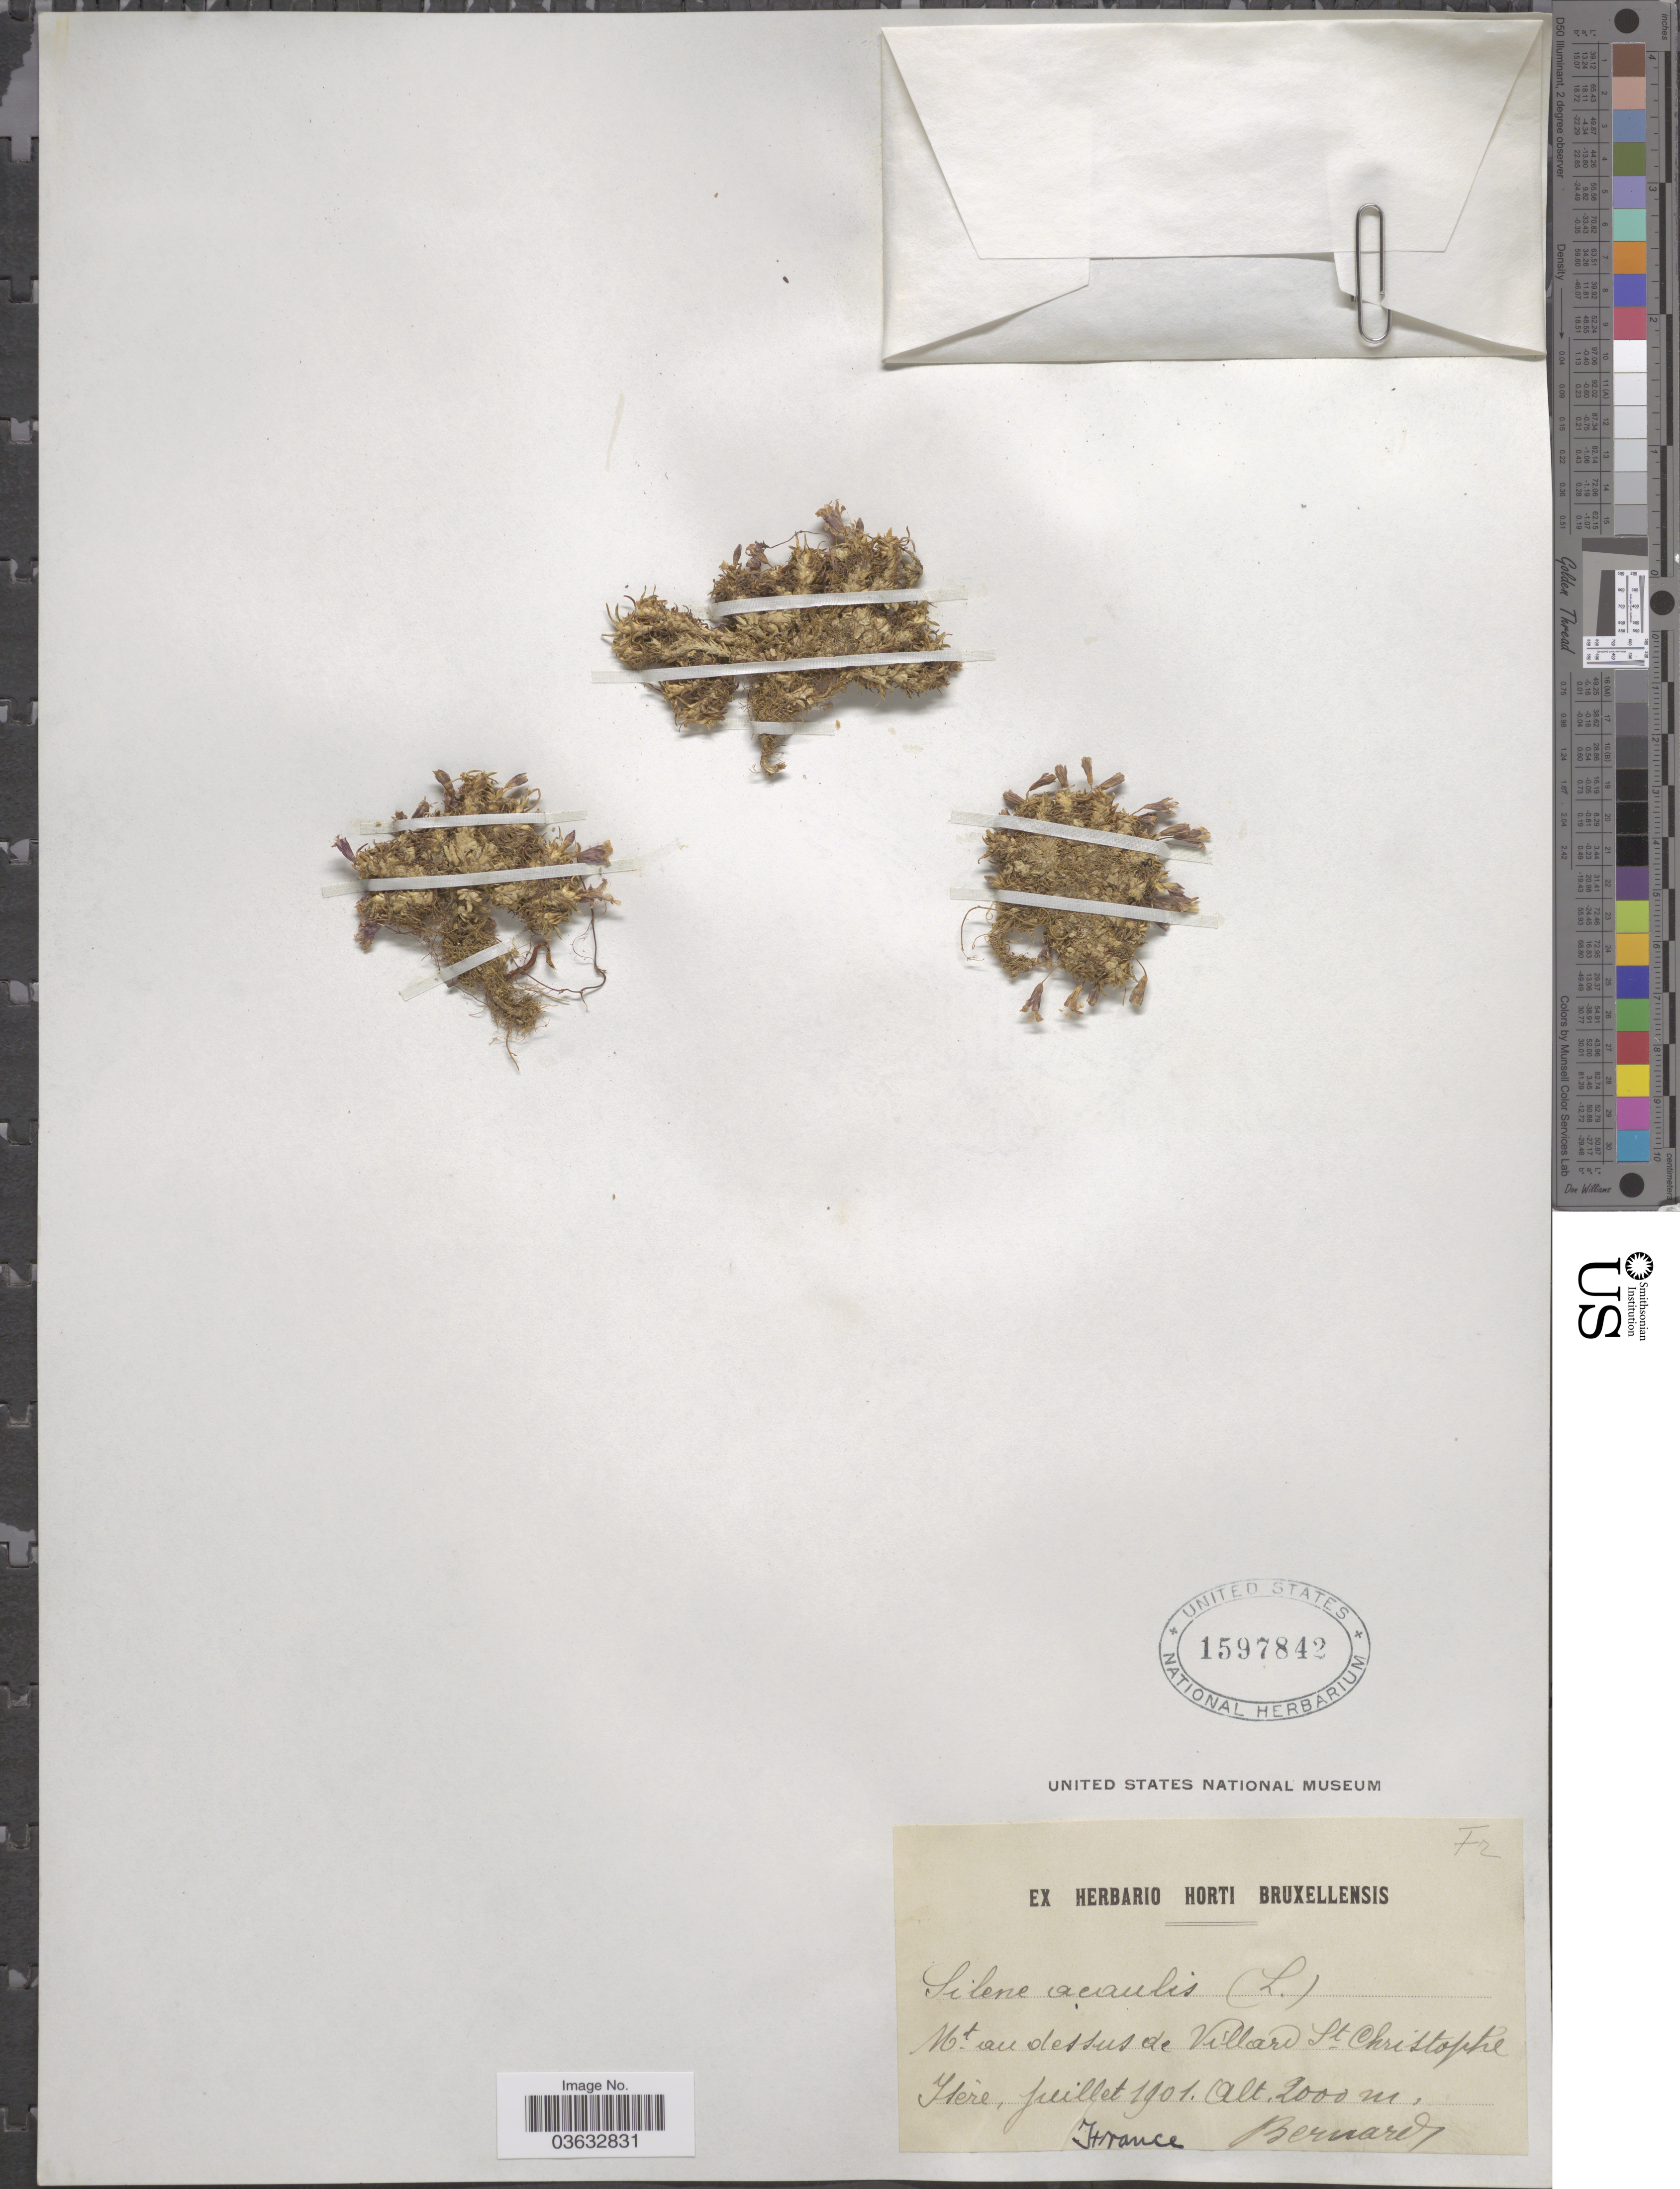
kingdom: Plantae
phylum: Tracheophyta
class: Magnoliopsida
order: Caryophyllales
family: Caryophyllaceae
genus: Silene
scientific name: Silene acaulis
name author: (L.) Jacq.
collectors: -. Bernard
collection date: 1901-07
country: France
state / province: Auvergne-Rhône-Alpes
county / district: Isère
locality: Mt. ou dessus de Villard St. Christophe Isere.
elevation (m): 2000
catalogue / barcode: US 1597842